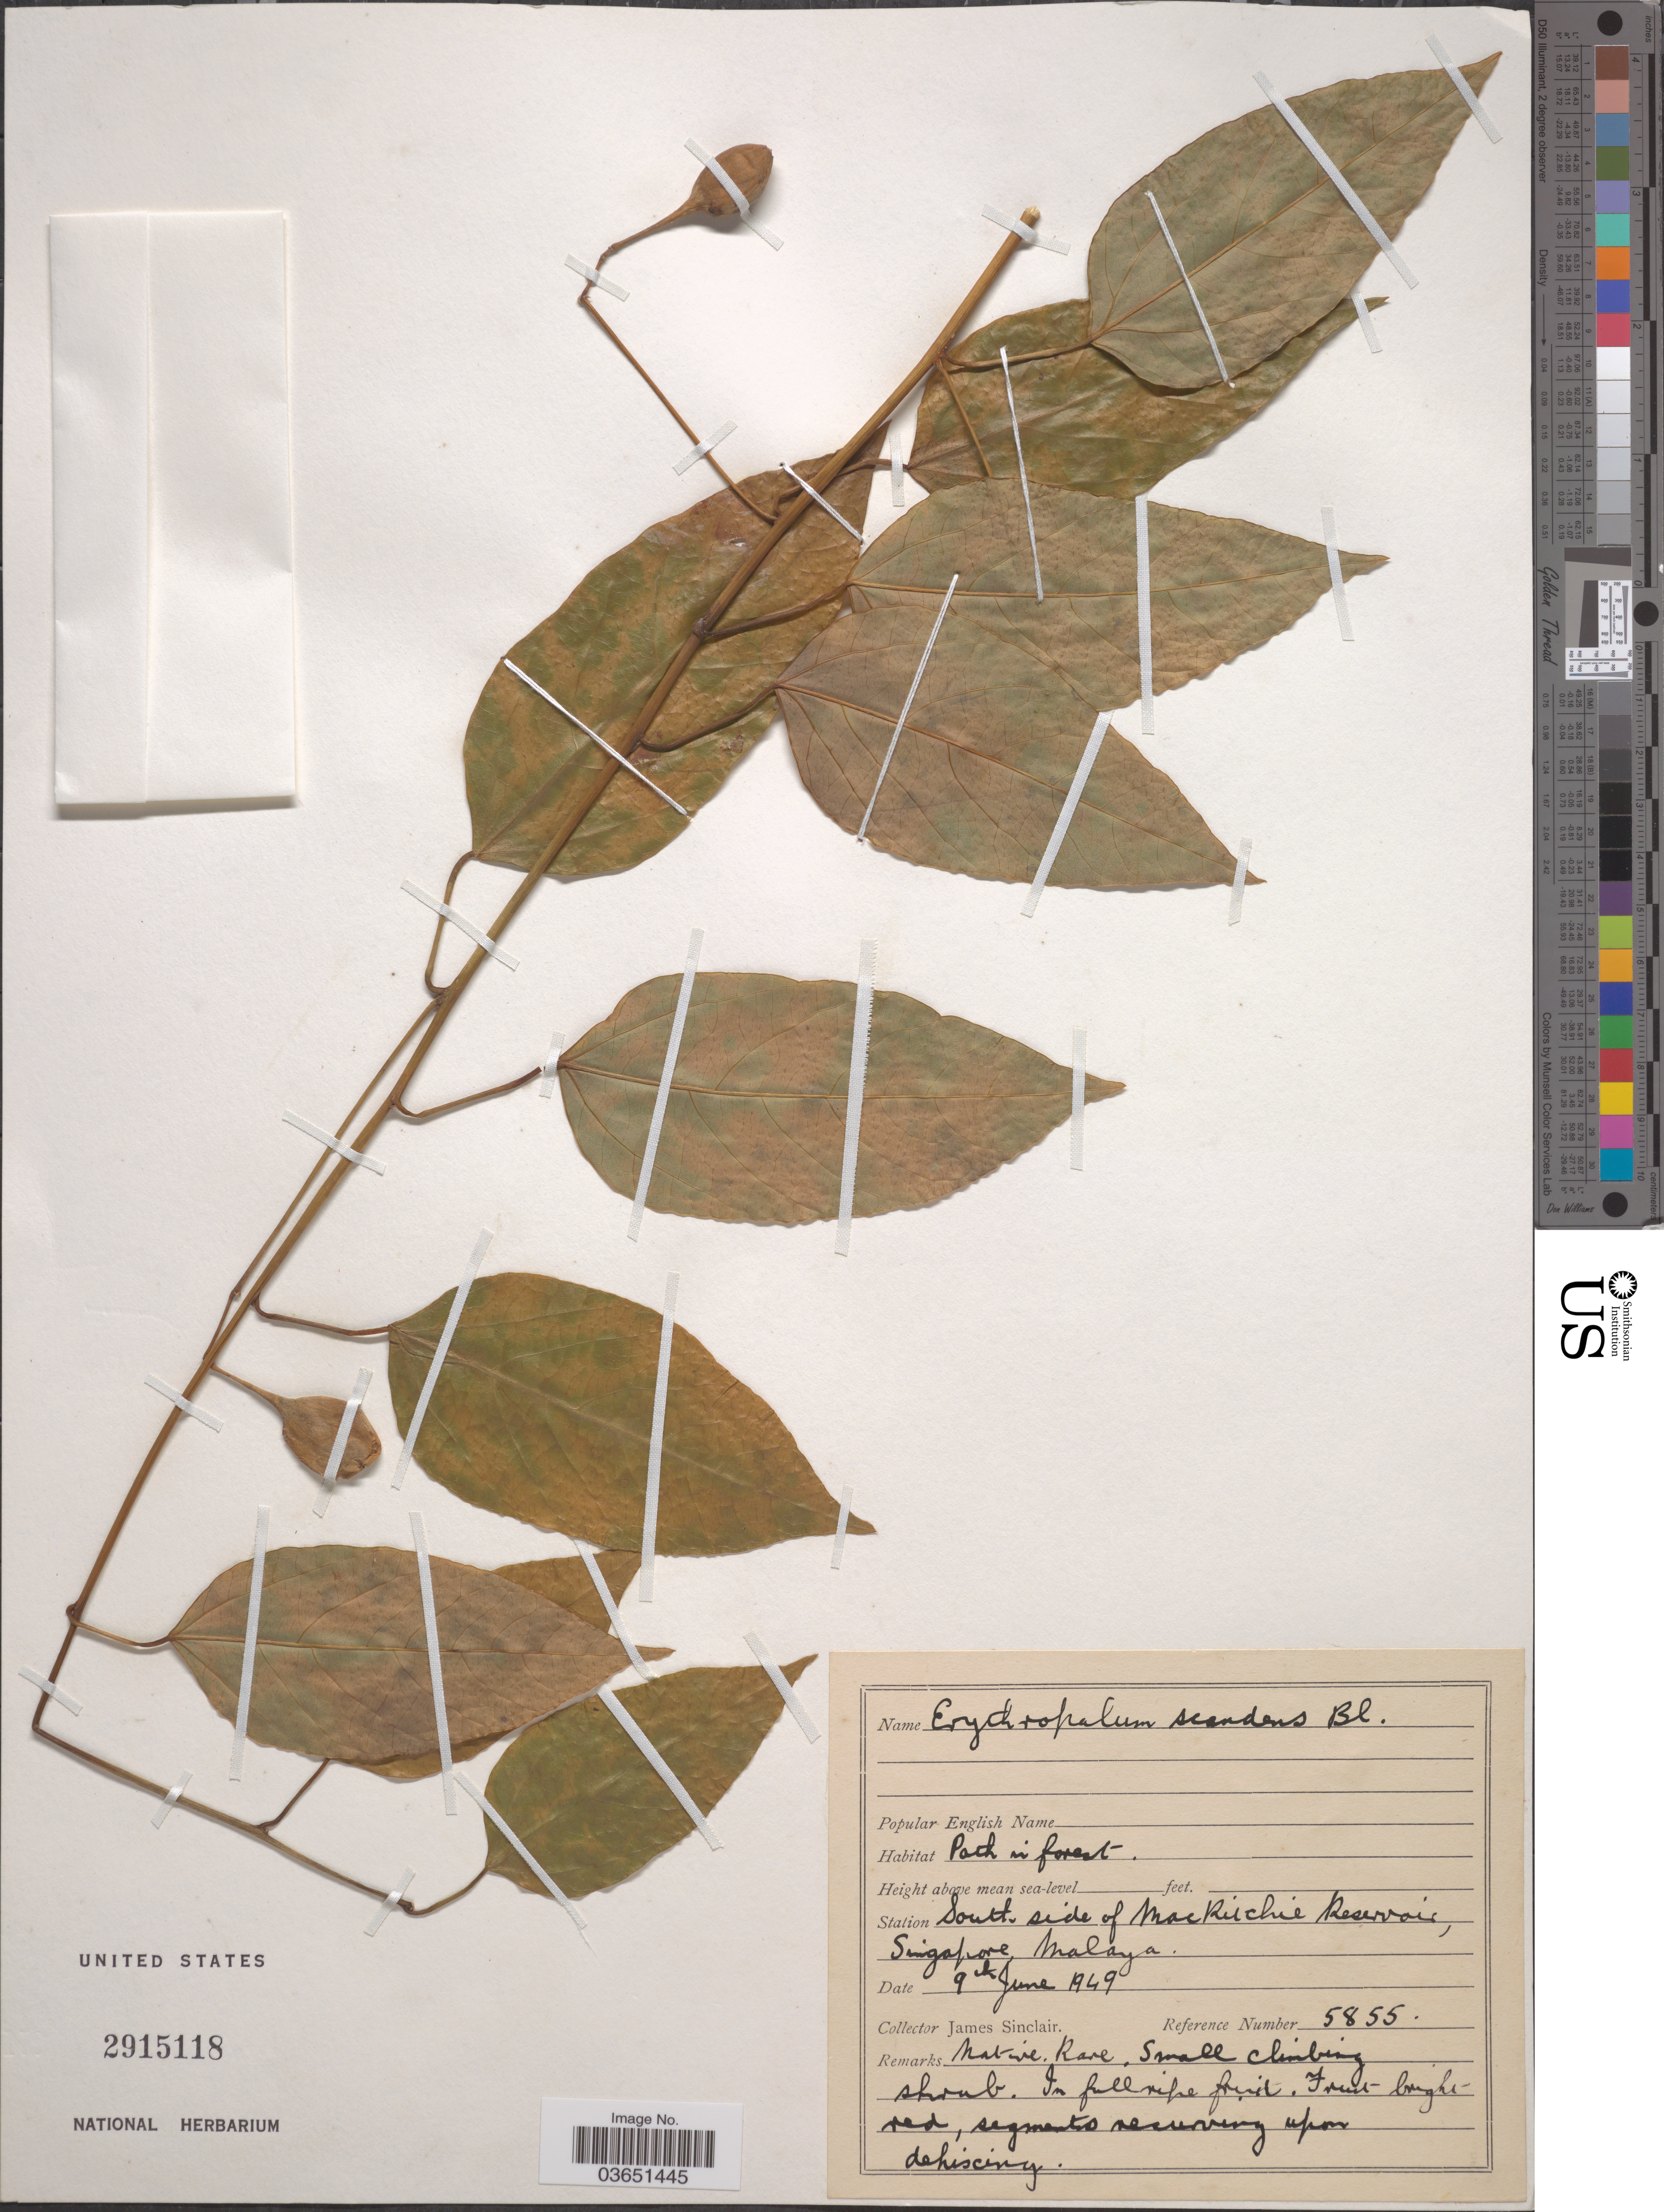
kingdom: Plantae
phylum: Tracheophyta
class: Magnoliopsida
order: Santalales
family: Erythropalaceae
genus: Erythropalum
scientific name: Erythropalum scandens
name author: Blume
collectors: J. Sinclair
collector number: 5855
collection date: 1949-06-09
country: Singapore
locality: Station South side of MacRitchie Reservoir, Malaya.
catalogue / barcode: US 2915118